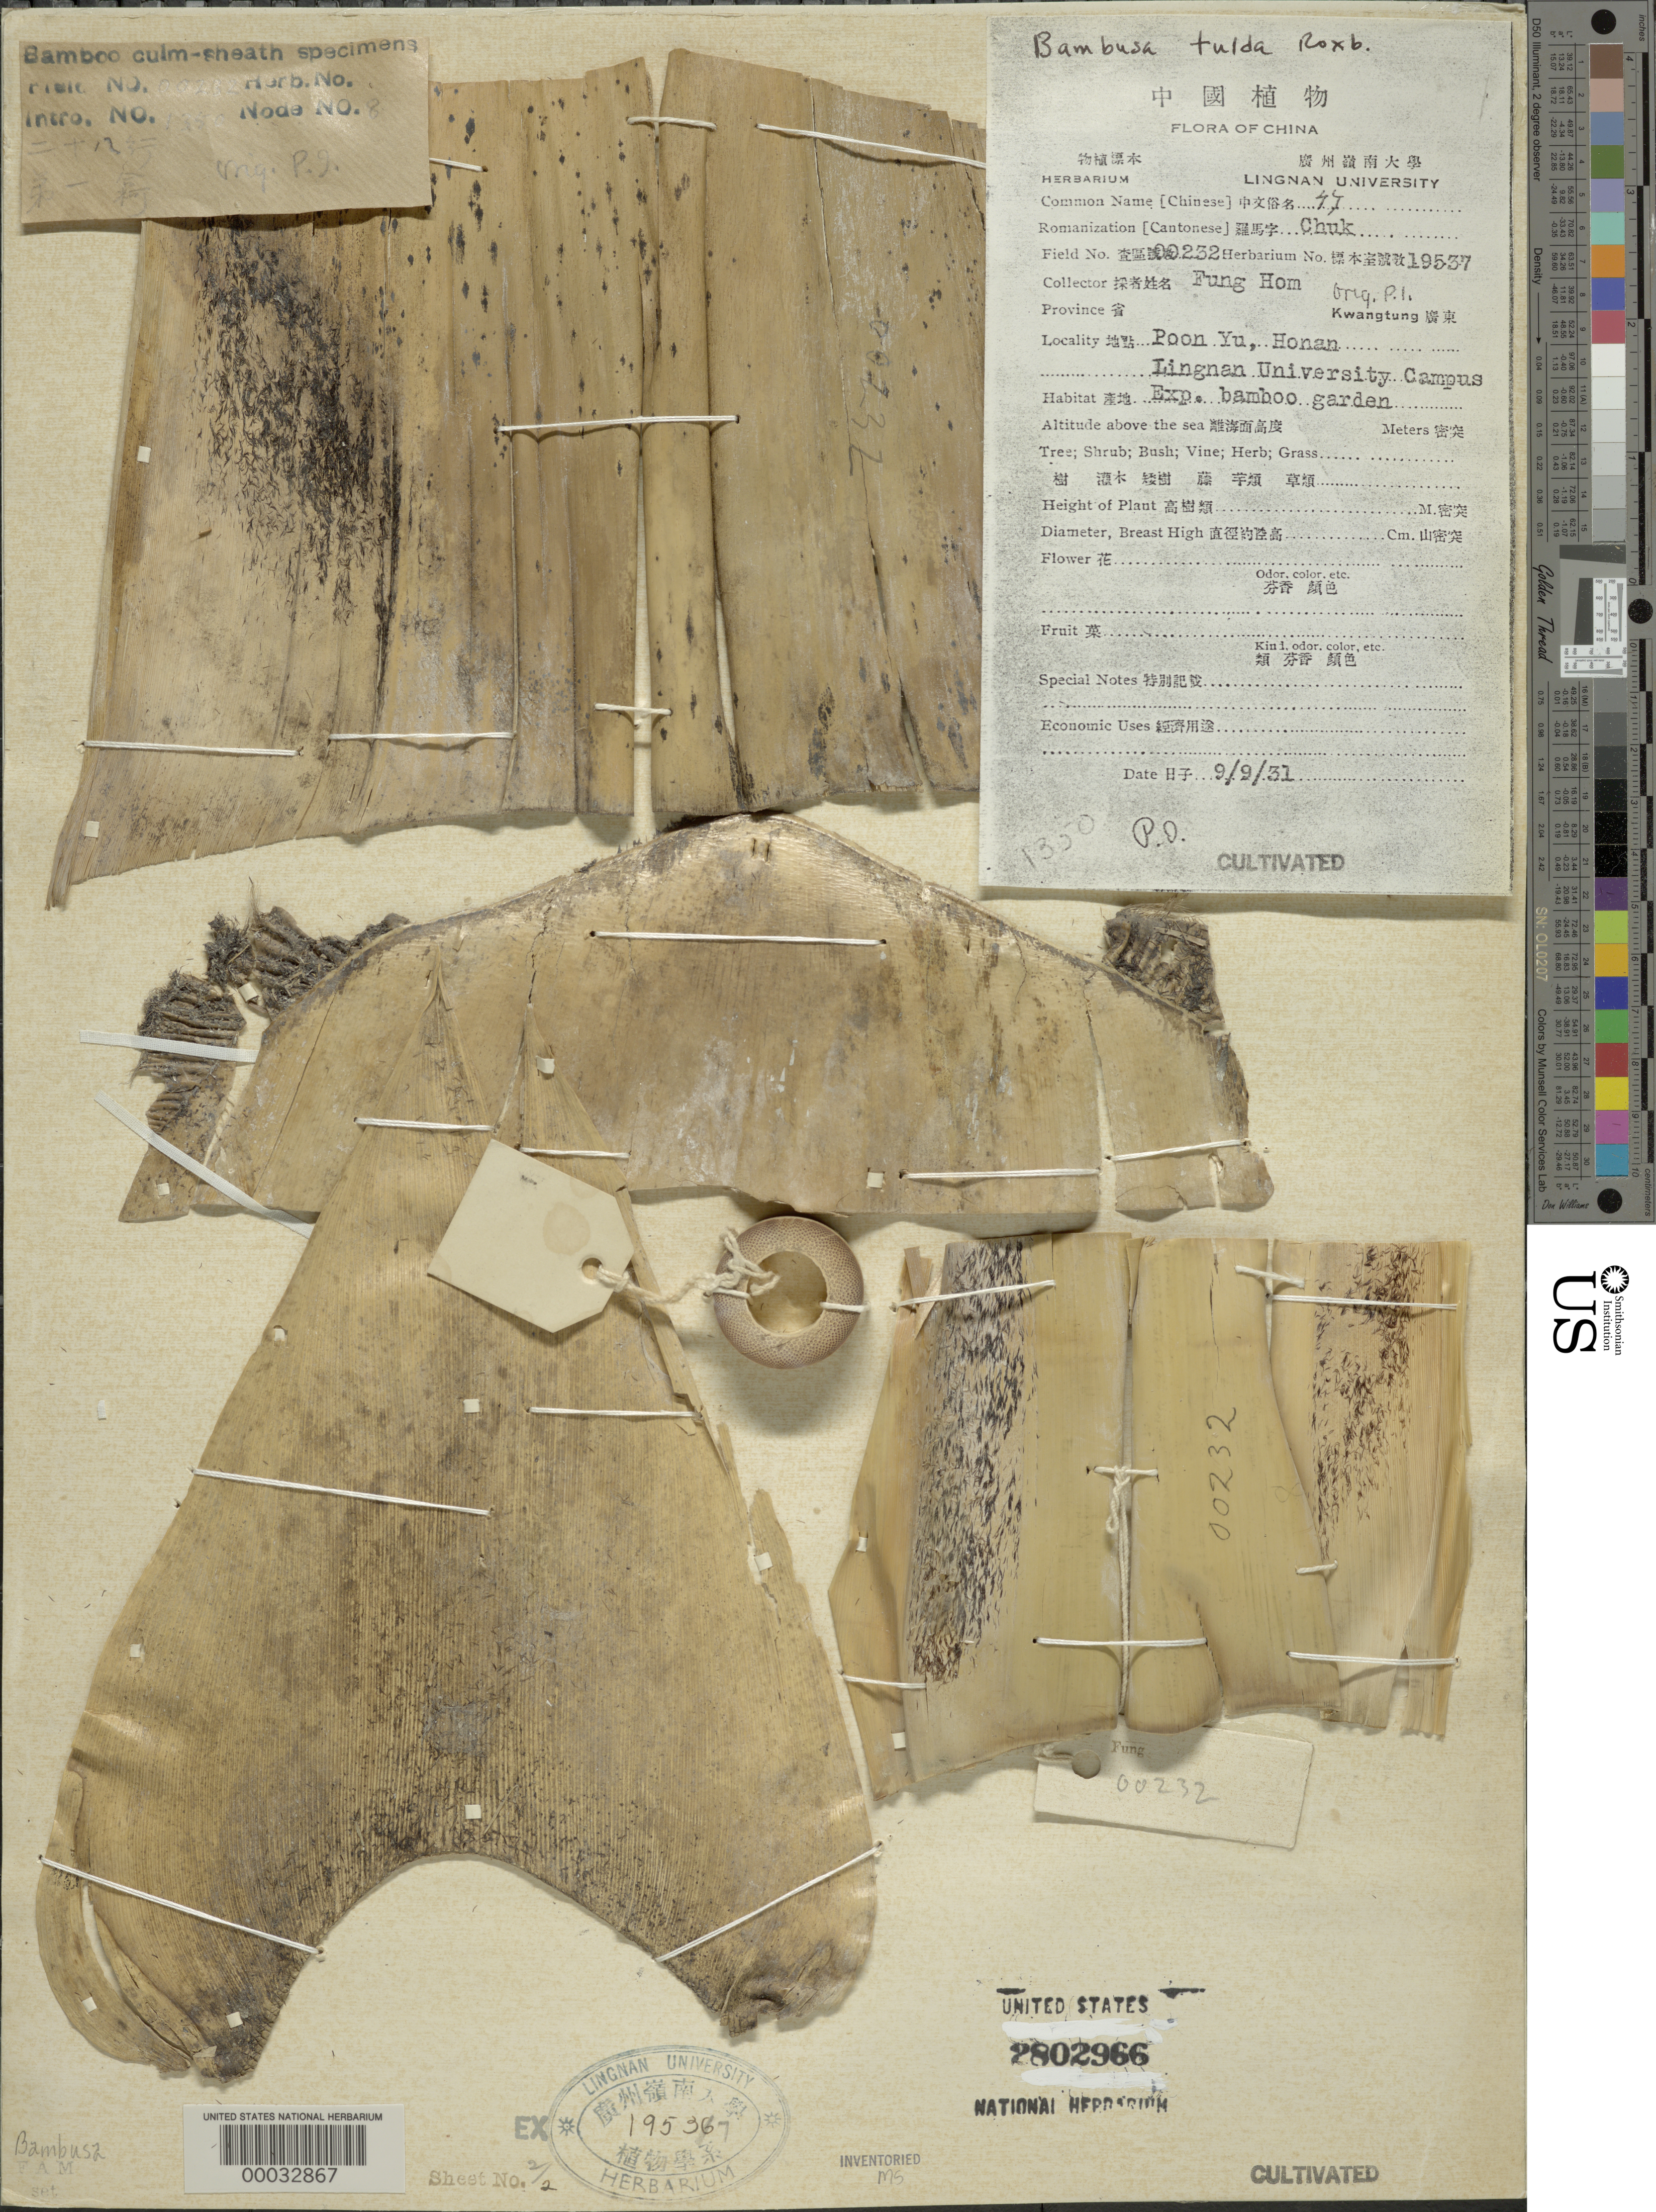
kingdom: Plantae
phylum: Tracheophyta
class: Liliopsida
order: Poales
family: Poaceae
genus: Bambusa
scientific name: Bambusa tulda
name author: Roxb.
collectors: H. L. Fung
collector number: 232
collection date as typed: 09 Sep 1931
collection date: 1931-09-09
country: China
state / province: Guangdong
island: Honam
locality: Lingnan university campus experimental garden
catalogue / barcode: US 2802966